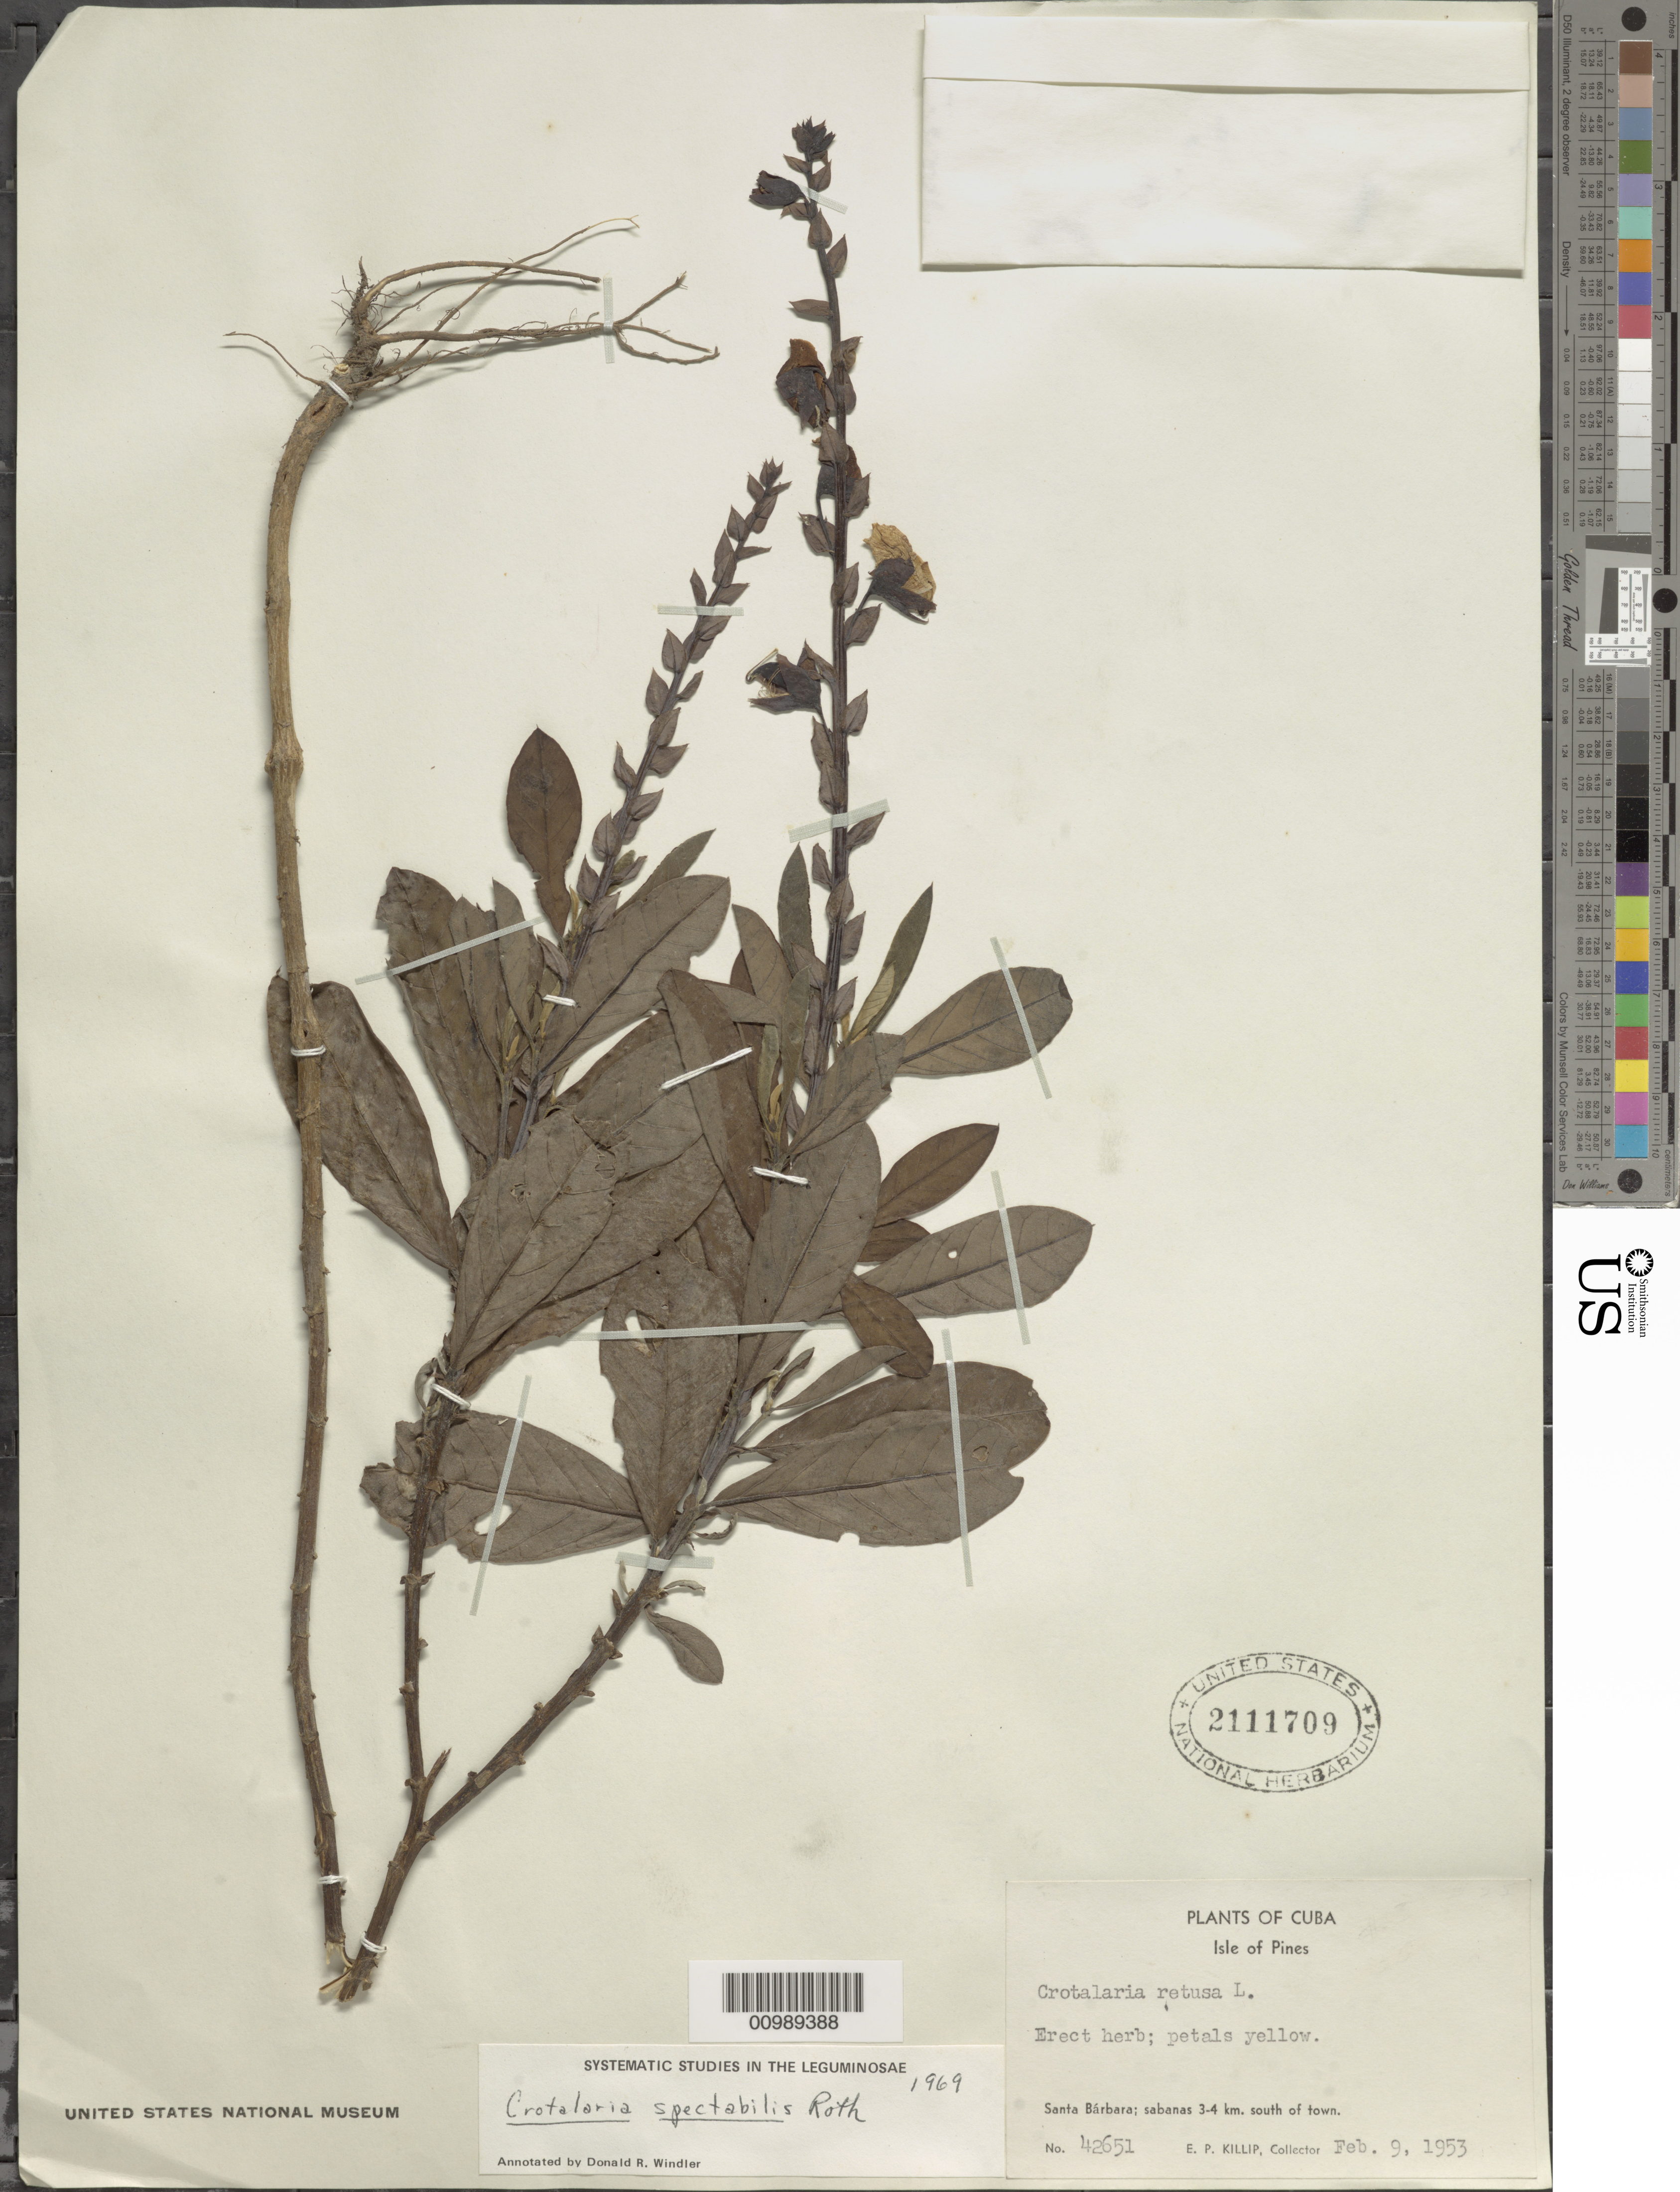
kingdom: Plantae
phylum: Tracheophyta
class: Magnoliopsida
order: Fabales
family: Fabaceae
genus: Crotalaria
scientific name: Crotalaria spectabilis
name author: Roth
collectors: E. P. Killip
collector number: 42651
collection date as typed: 09 Feb 1953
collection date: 1953-02-09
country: Cuba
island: Isla de la Juventud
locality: Isle of Pines, Santa Barbara: sabanas 3-4km S of town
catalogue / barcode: US 2111709